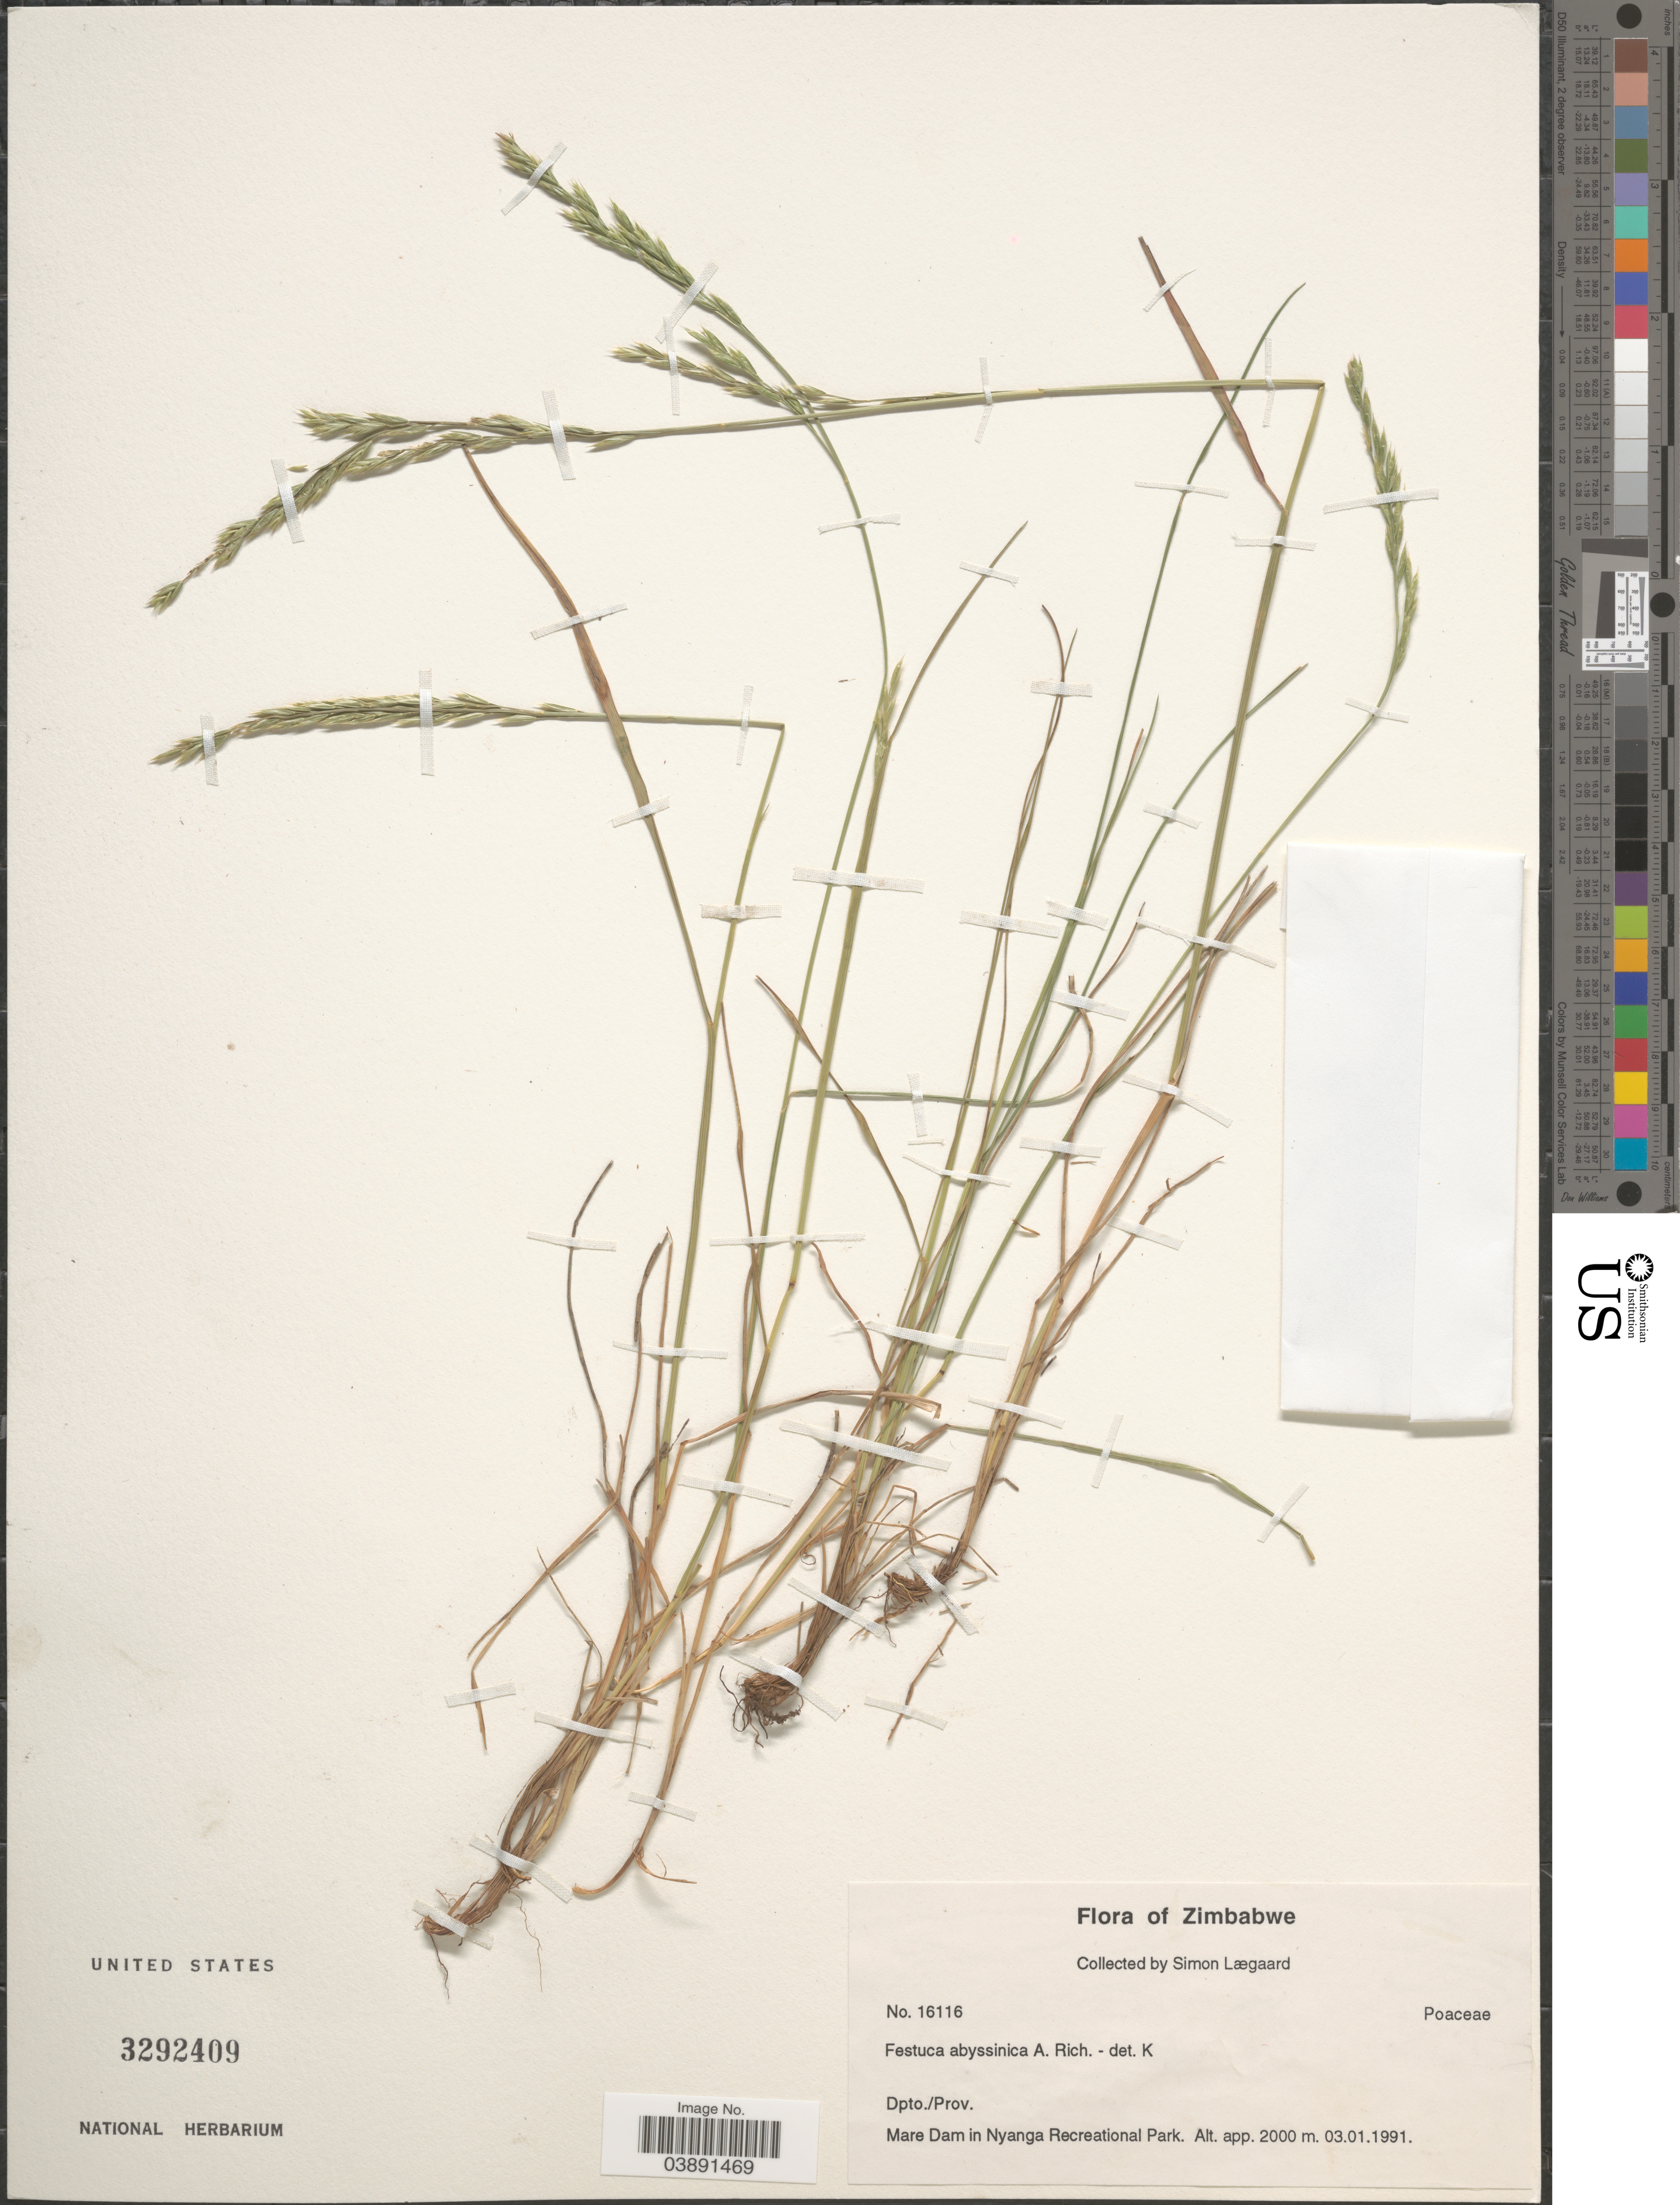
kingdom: Plantae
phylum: Tracheophyta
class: Liliopsida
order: Poales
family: Poaceae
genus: Festuca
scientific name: Festuca abyssinica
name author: Hochst. ex A. Rich.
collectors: S. Lægaard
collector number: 16116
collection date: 1991-01-03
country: Zimbabwe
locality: Dpto./Prov. [unsure placement] Mare Dam in Nyanga Recreational Park.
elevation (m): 2000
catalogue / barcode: US 3292409